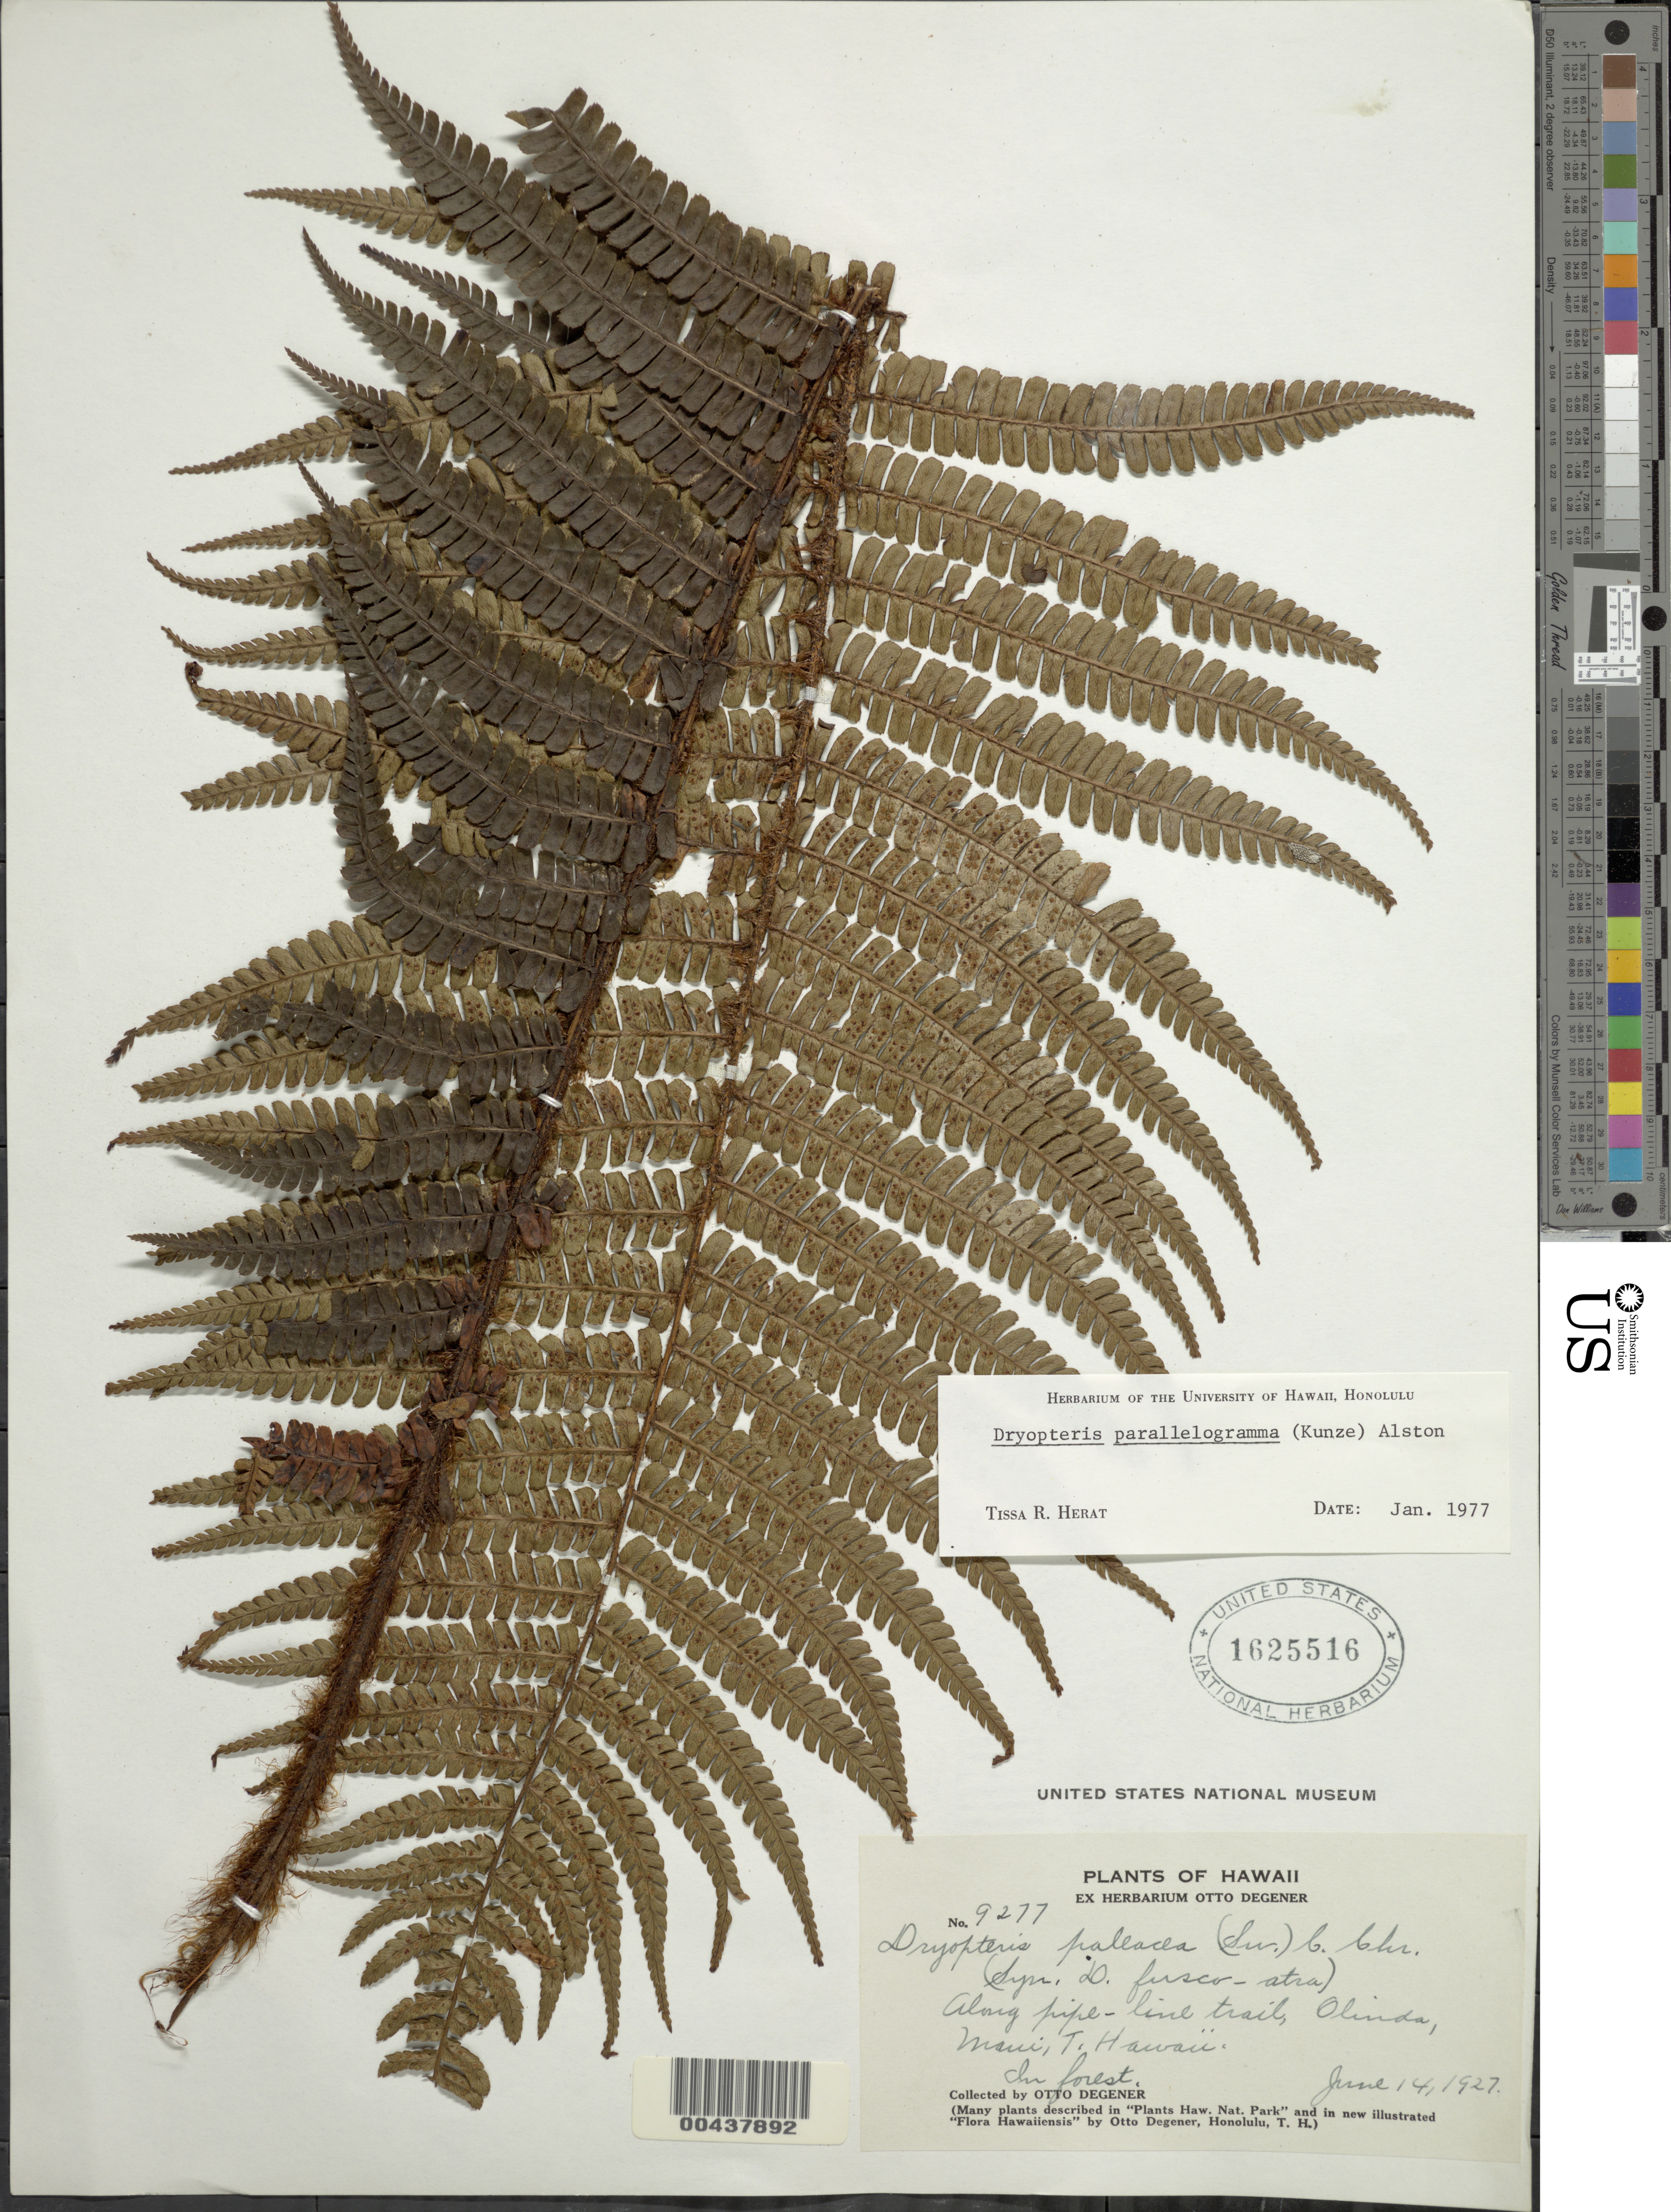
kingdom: Plantae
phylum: Tracheophyta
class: Polypodiopsida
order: Polypodiales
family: Dryopteridaceae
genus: Dryopteris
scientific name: Dryopteris wallichiana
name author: (Spreng.) Hyl.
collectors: O. Degener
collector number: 9277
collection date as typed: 14 Jun 1927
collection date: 1927-06-14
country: United States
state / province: Hawaii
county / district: Maui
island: Maui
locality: Along pipe-line trail, Olinda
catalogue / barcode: US 1625516